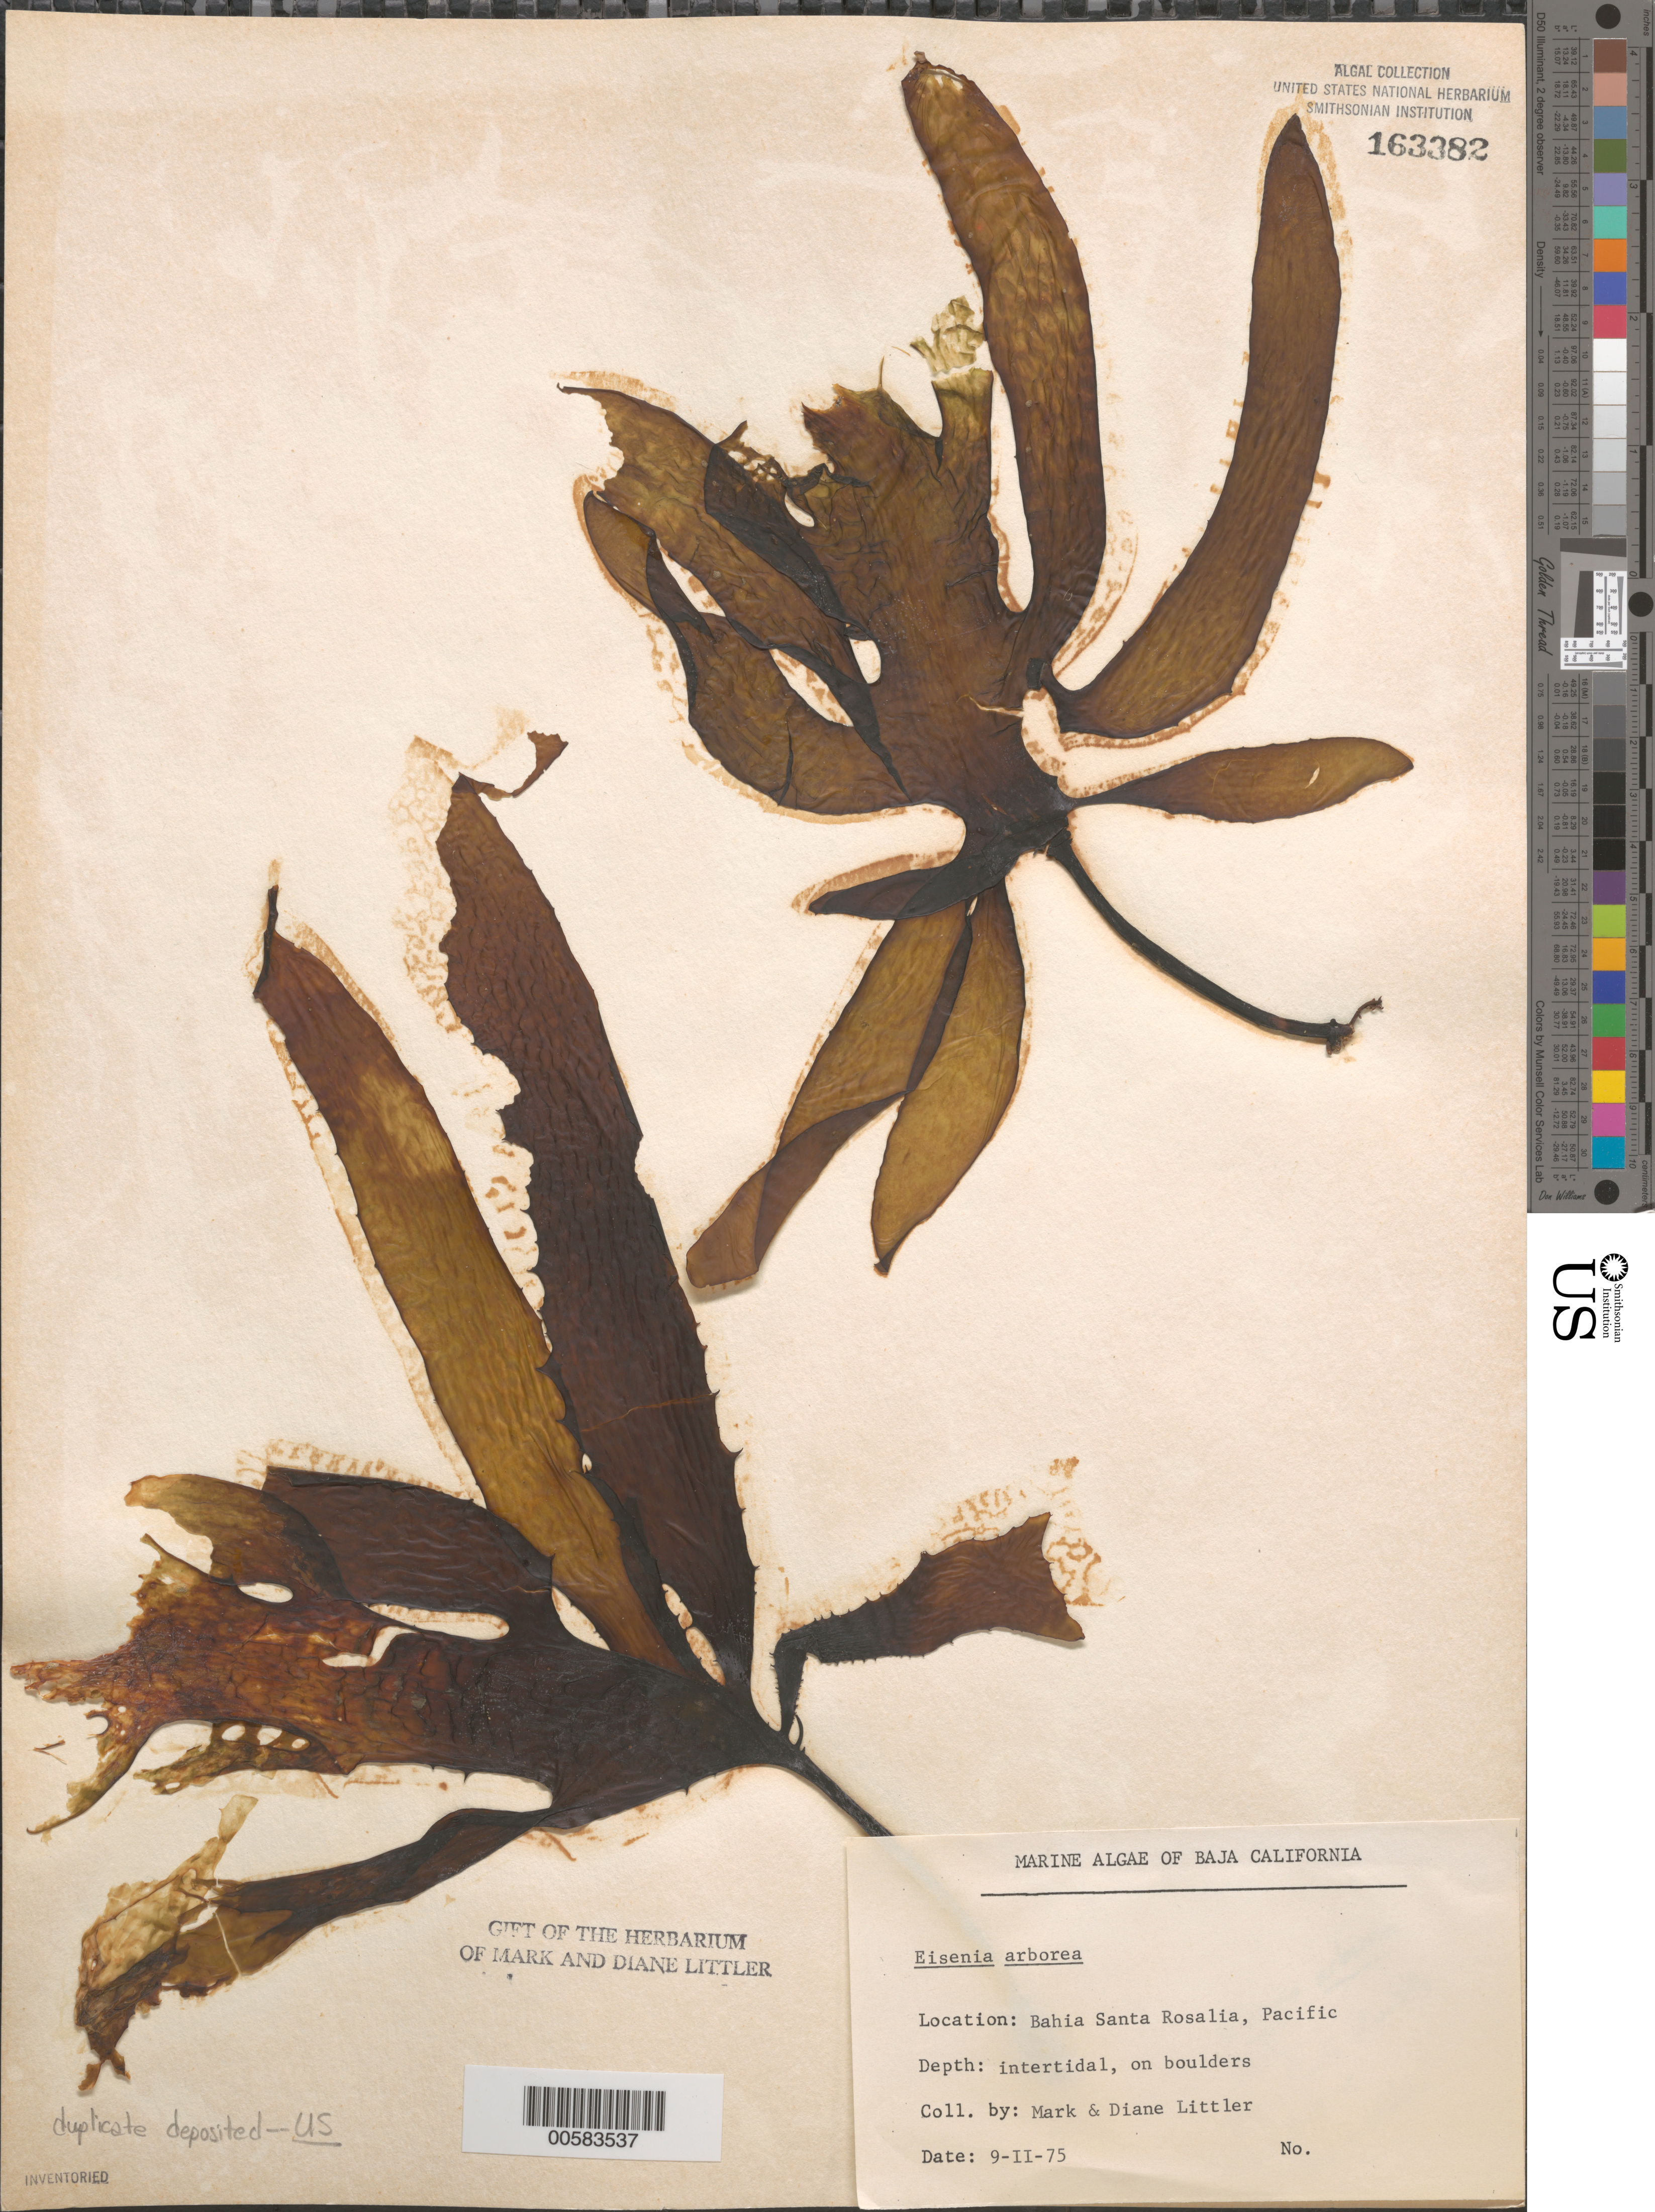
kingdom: Chromista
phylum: Ochrophyta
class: Phaeophyceae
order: Laminariales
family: Lessoniaceae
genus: Eisenia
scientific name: Eisenia arborea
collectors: M. M. Littler & D. S. Littler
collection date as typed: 09 Feb 1975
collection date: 1975-02-09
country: Mexico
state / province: Baja California Sur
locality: Bahia Santa Rosalia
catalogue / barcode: US 163382